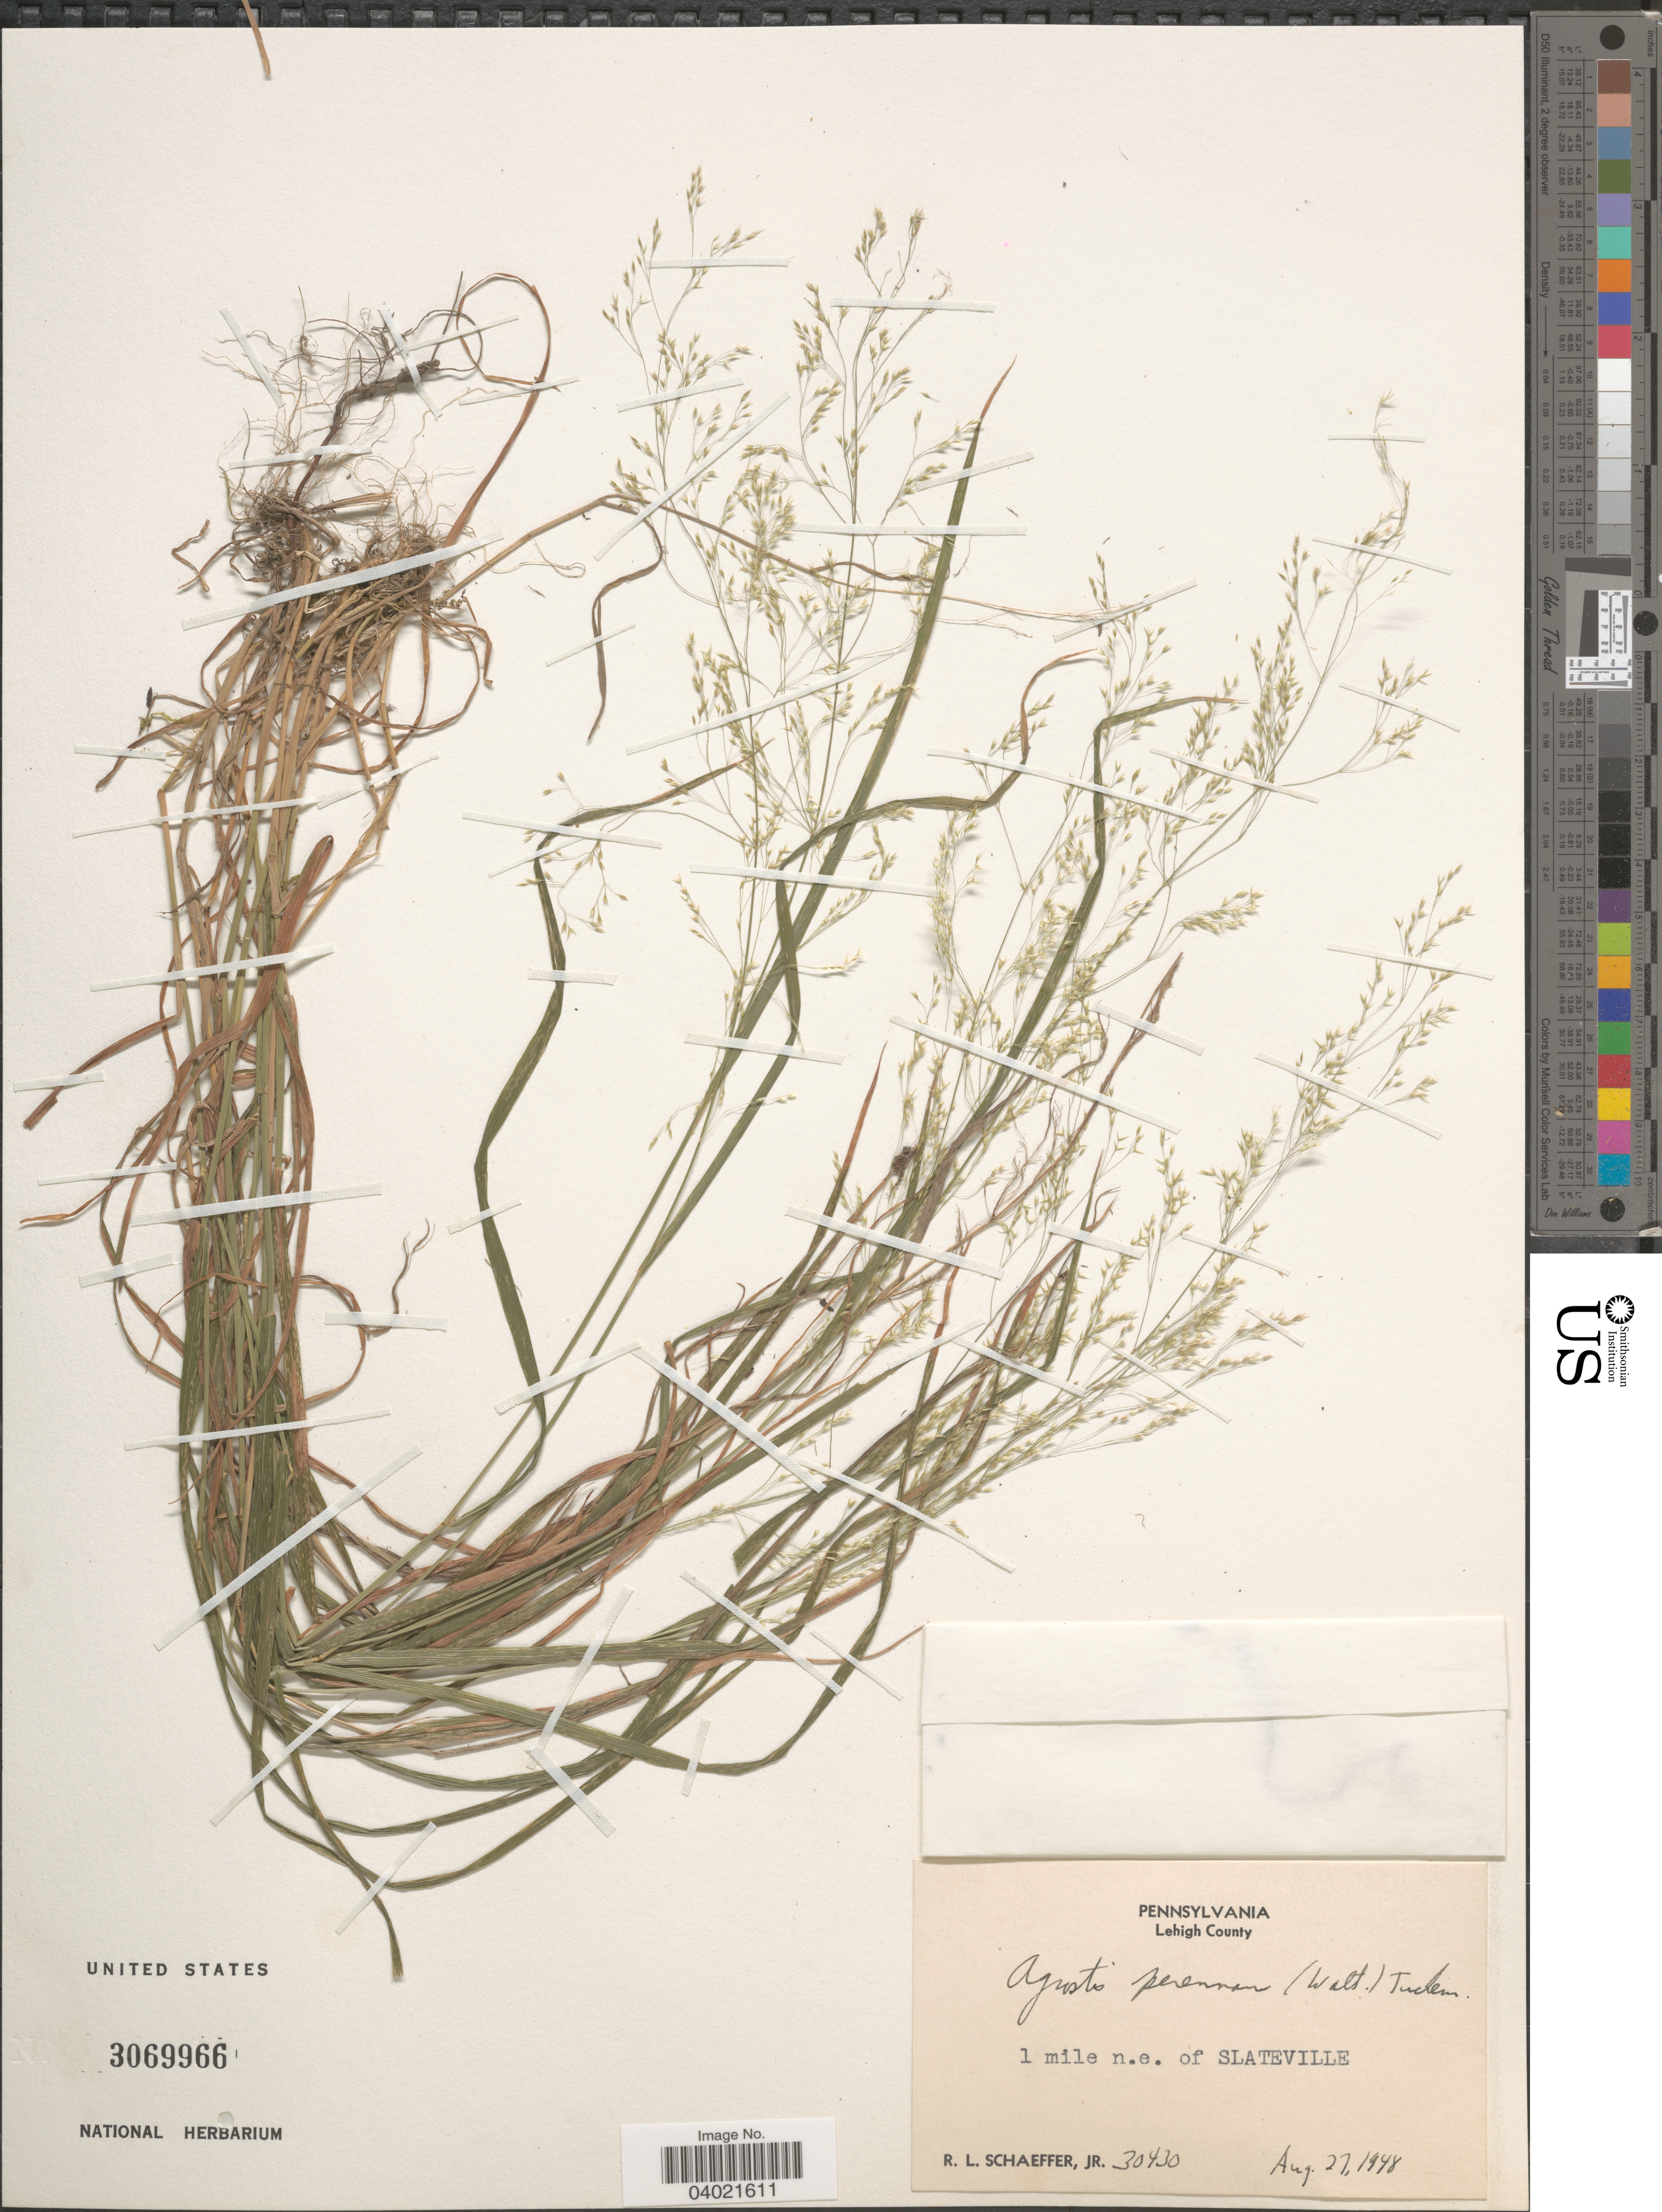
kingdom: Plantae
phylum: Tracheophyta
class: Liliopsida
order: Poales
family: Poaceae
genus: Agrostis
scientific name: Agrostis perennans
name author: (Walter) Tuck.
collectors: R. L. Schaeffer Jr.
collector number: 30430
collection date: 1948-08-27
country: United States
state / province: Pennsylvania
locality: Lehigh County. 1 mile n.e. of Slateville.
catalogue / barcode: US 3069966